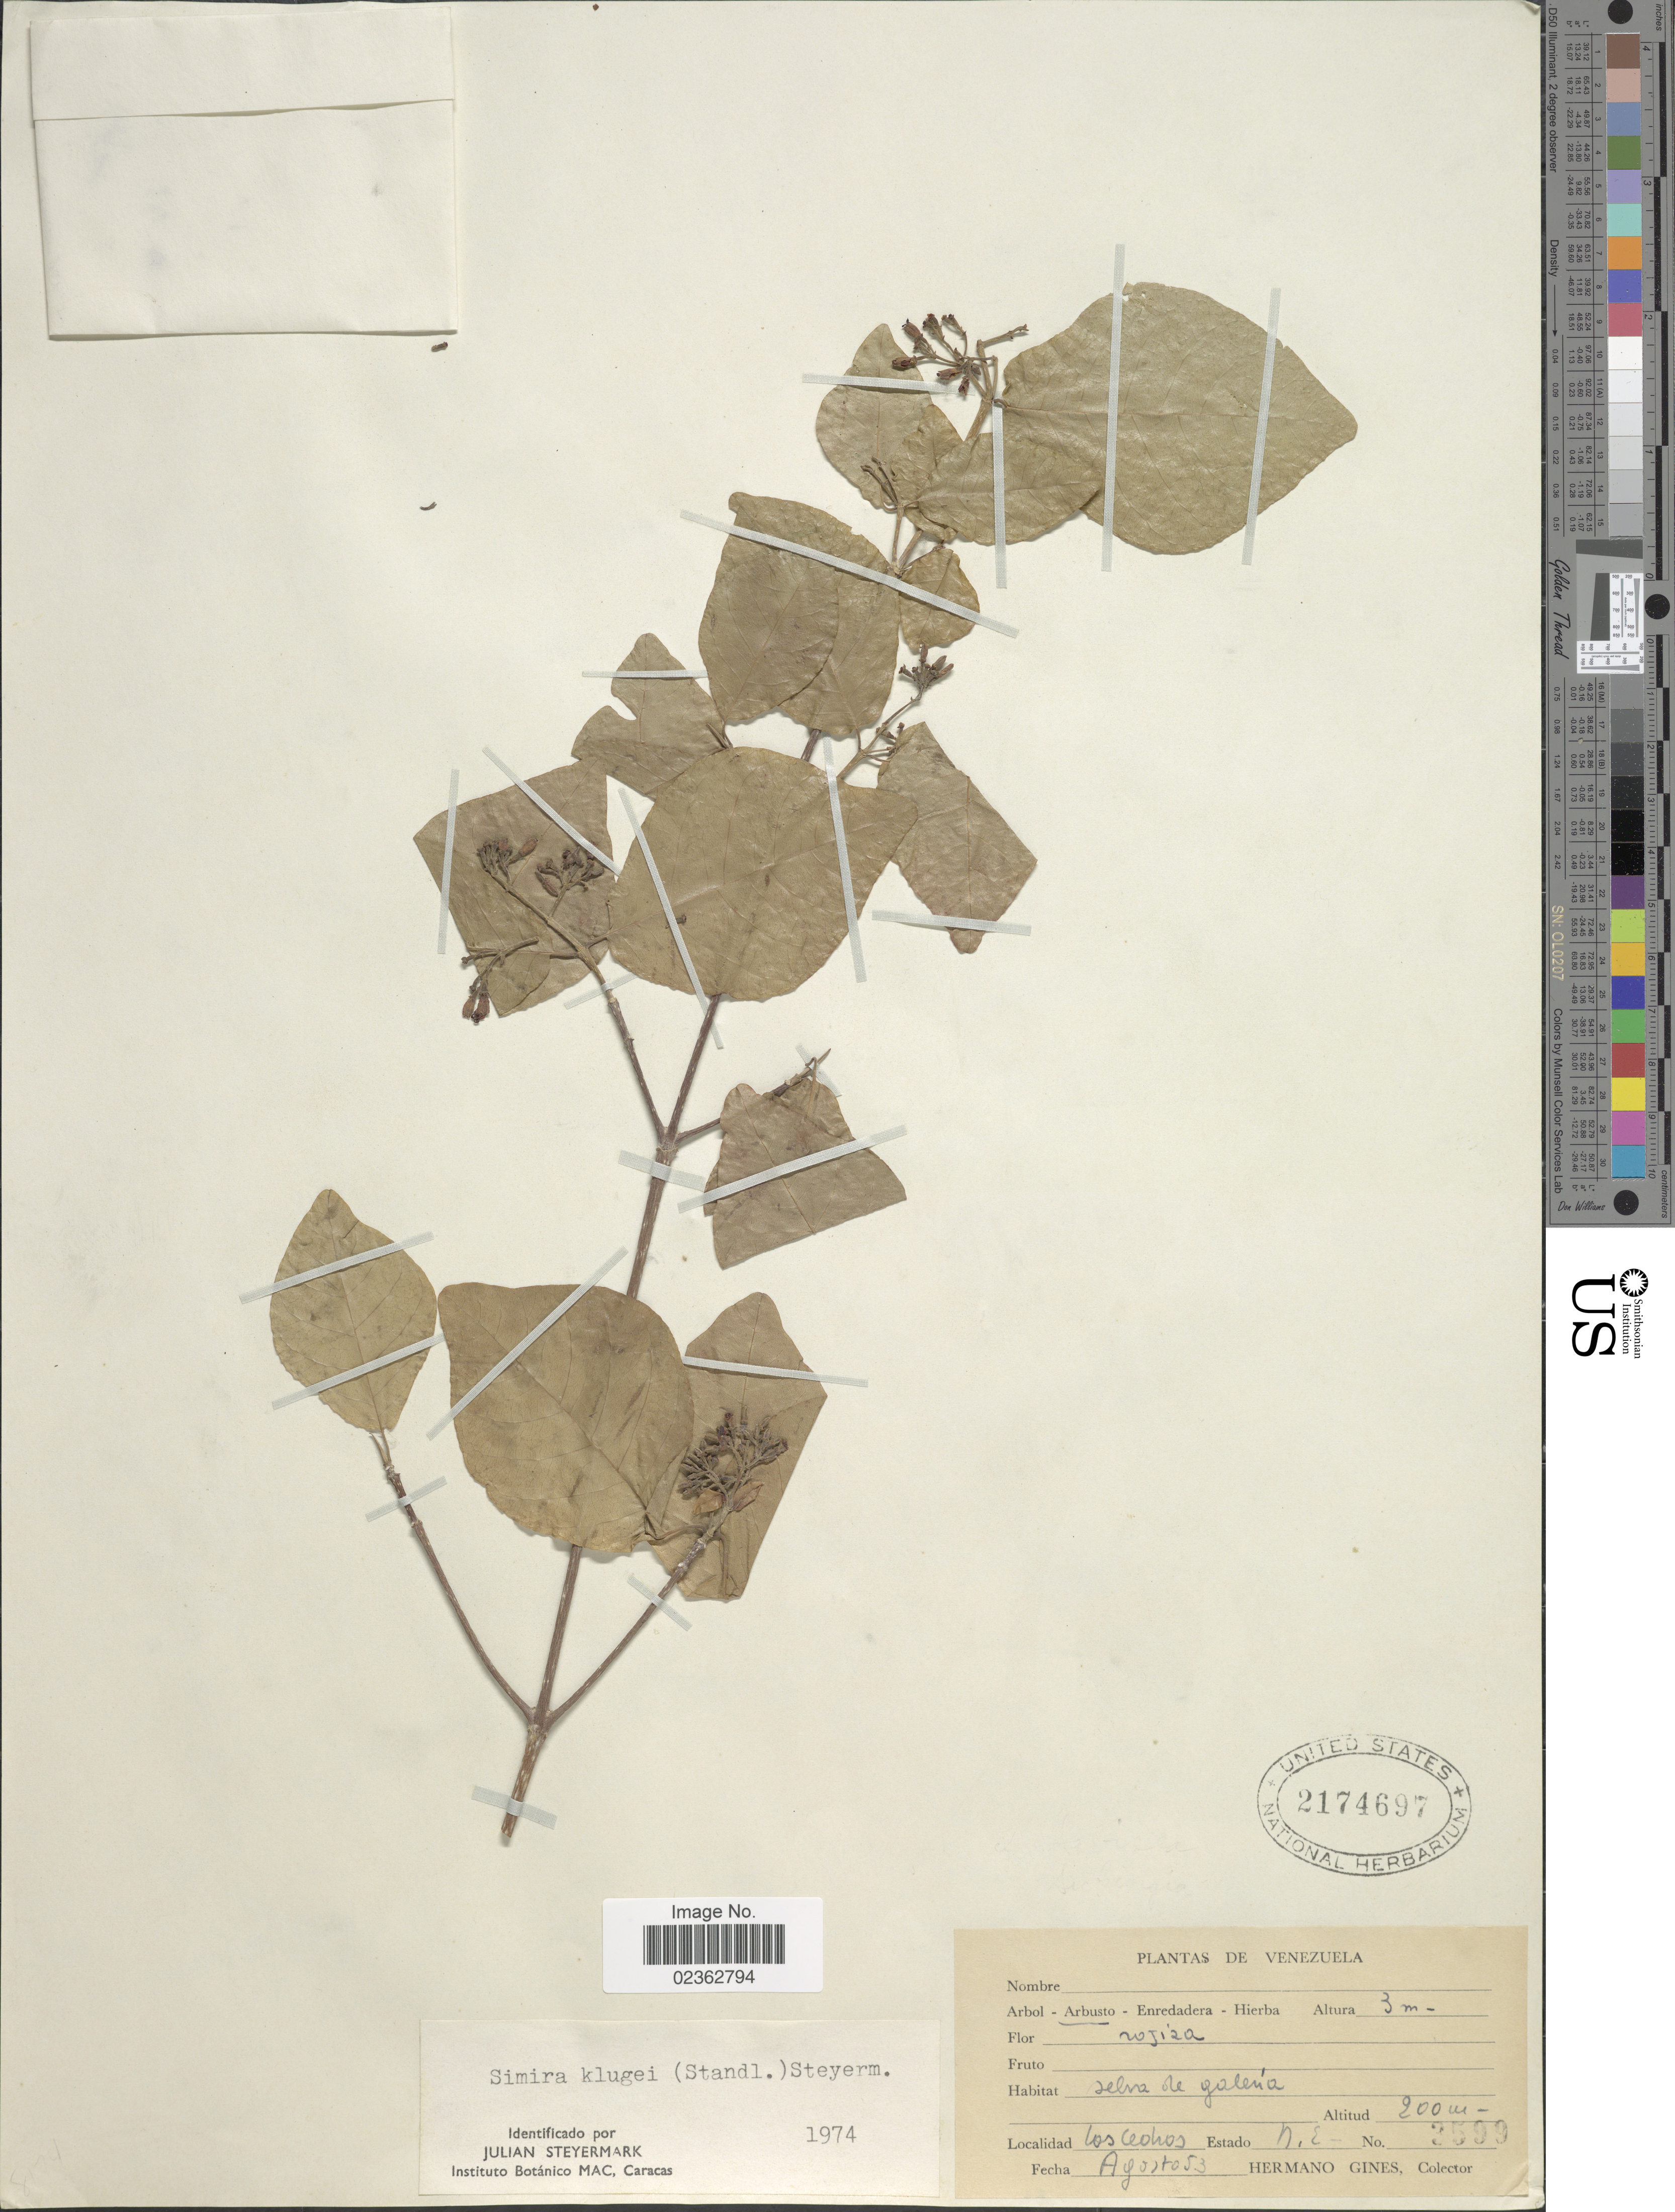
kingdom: Plantae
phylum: Tracheophyta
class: Magnoliopsida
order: Gentianales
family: Rubiaceae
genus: Simira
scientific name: Simira klugei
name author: (Standl.) Steyerm.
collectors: Bro. Gines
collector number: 3599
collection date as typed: Transcribed d/m/y: /8/53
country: Venezuela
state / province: Nueva Esparta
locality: Los Cedros, Estado N.E.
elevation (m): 200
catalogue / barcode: US 2174697